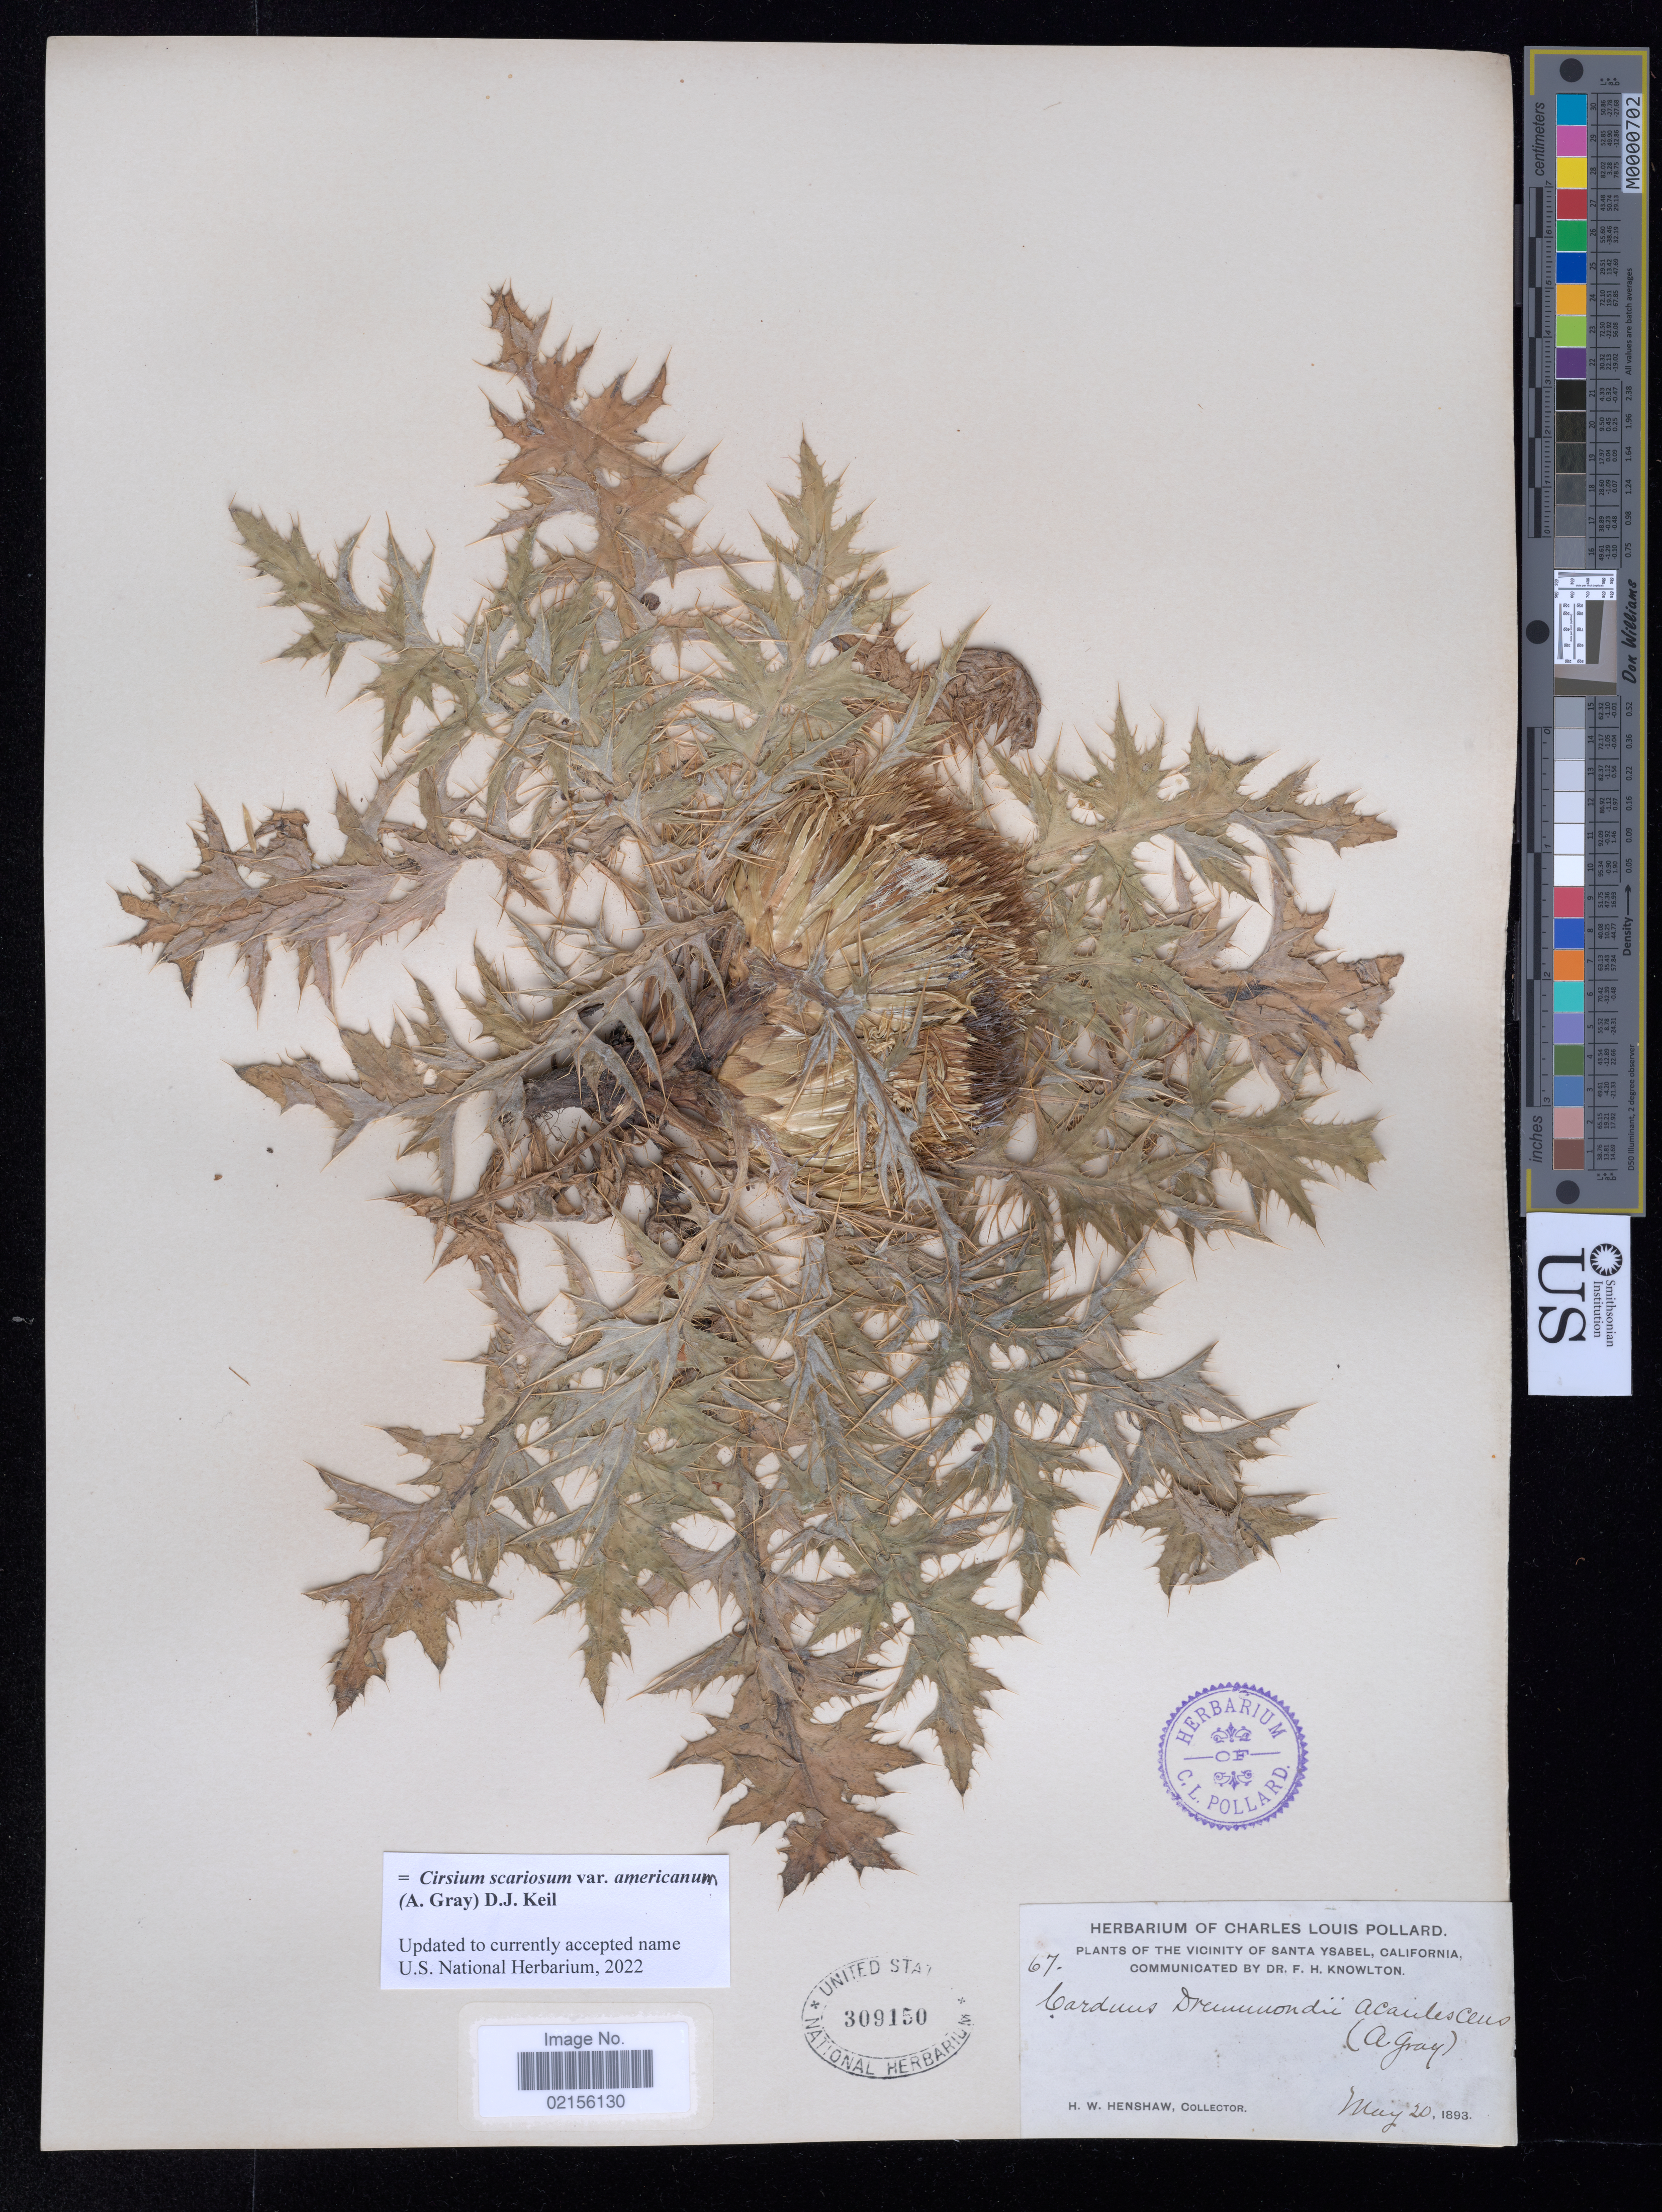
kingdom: Plantae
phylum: Tracheophyta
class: Magnoliopsida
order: Asterales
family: Asteraceae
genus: Cirsium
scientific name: Cirsium scariosum var. americanum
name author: (A. Gray) D.J. Keil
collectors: H. Henshaw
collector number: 67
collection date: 1893-05-20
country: United States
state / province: California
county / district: San Diego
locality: San Ysabel.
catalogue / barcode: US 309150